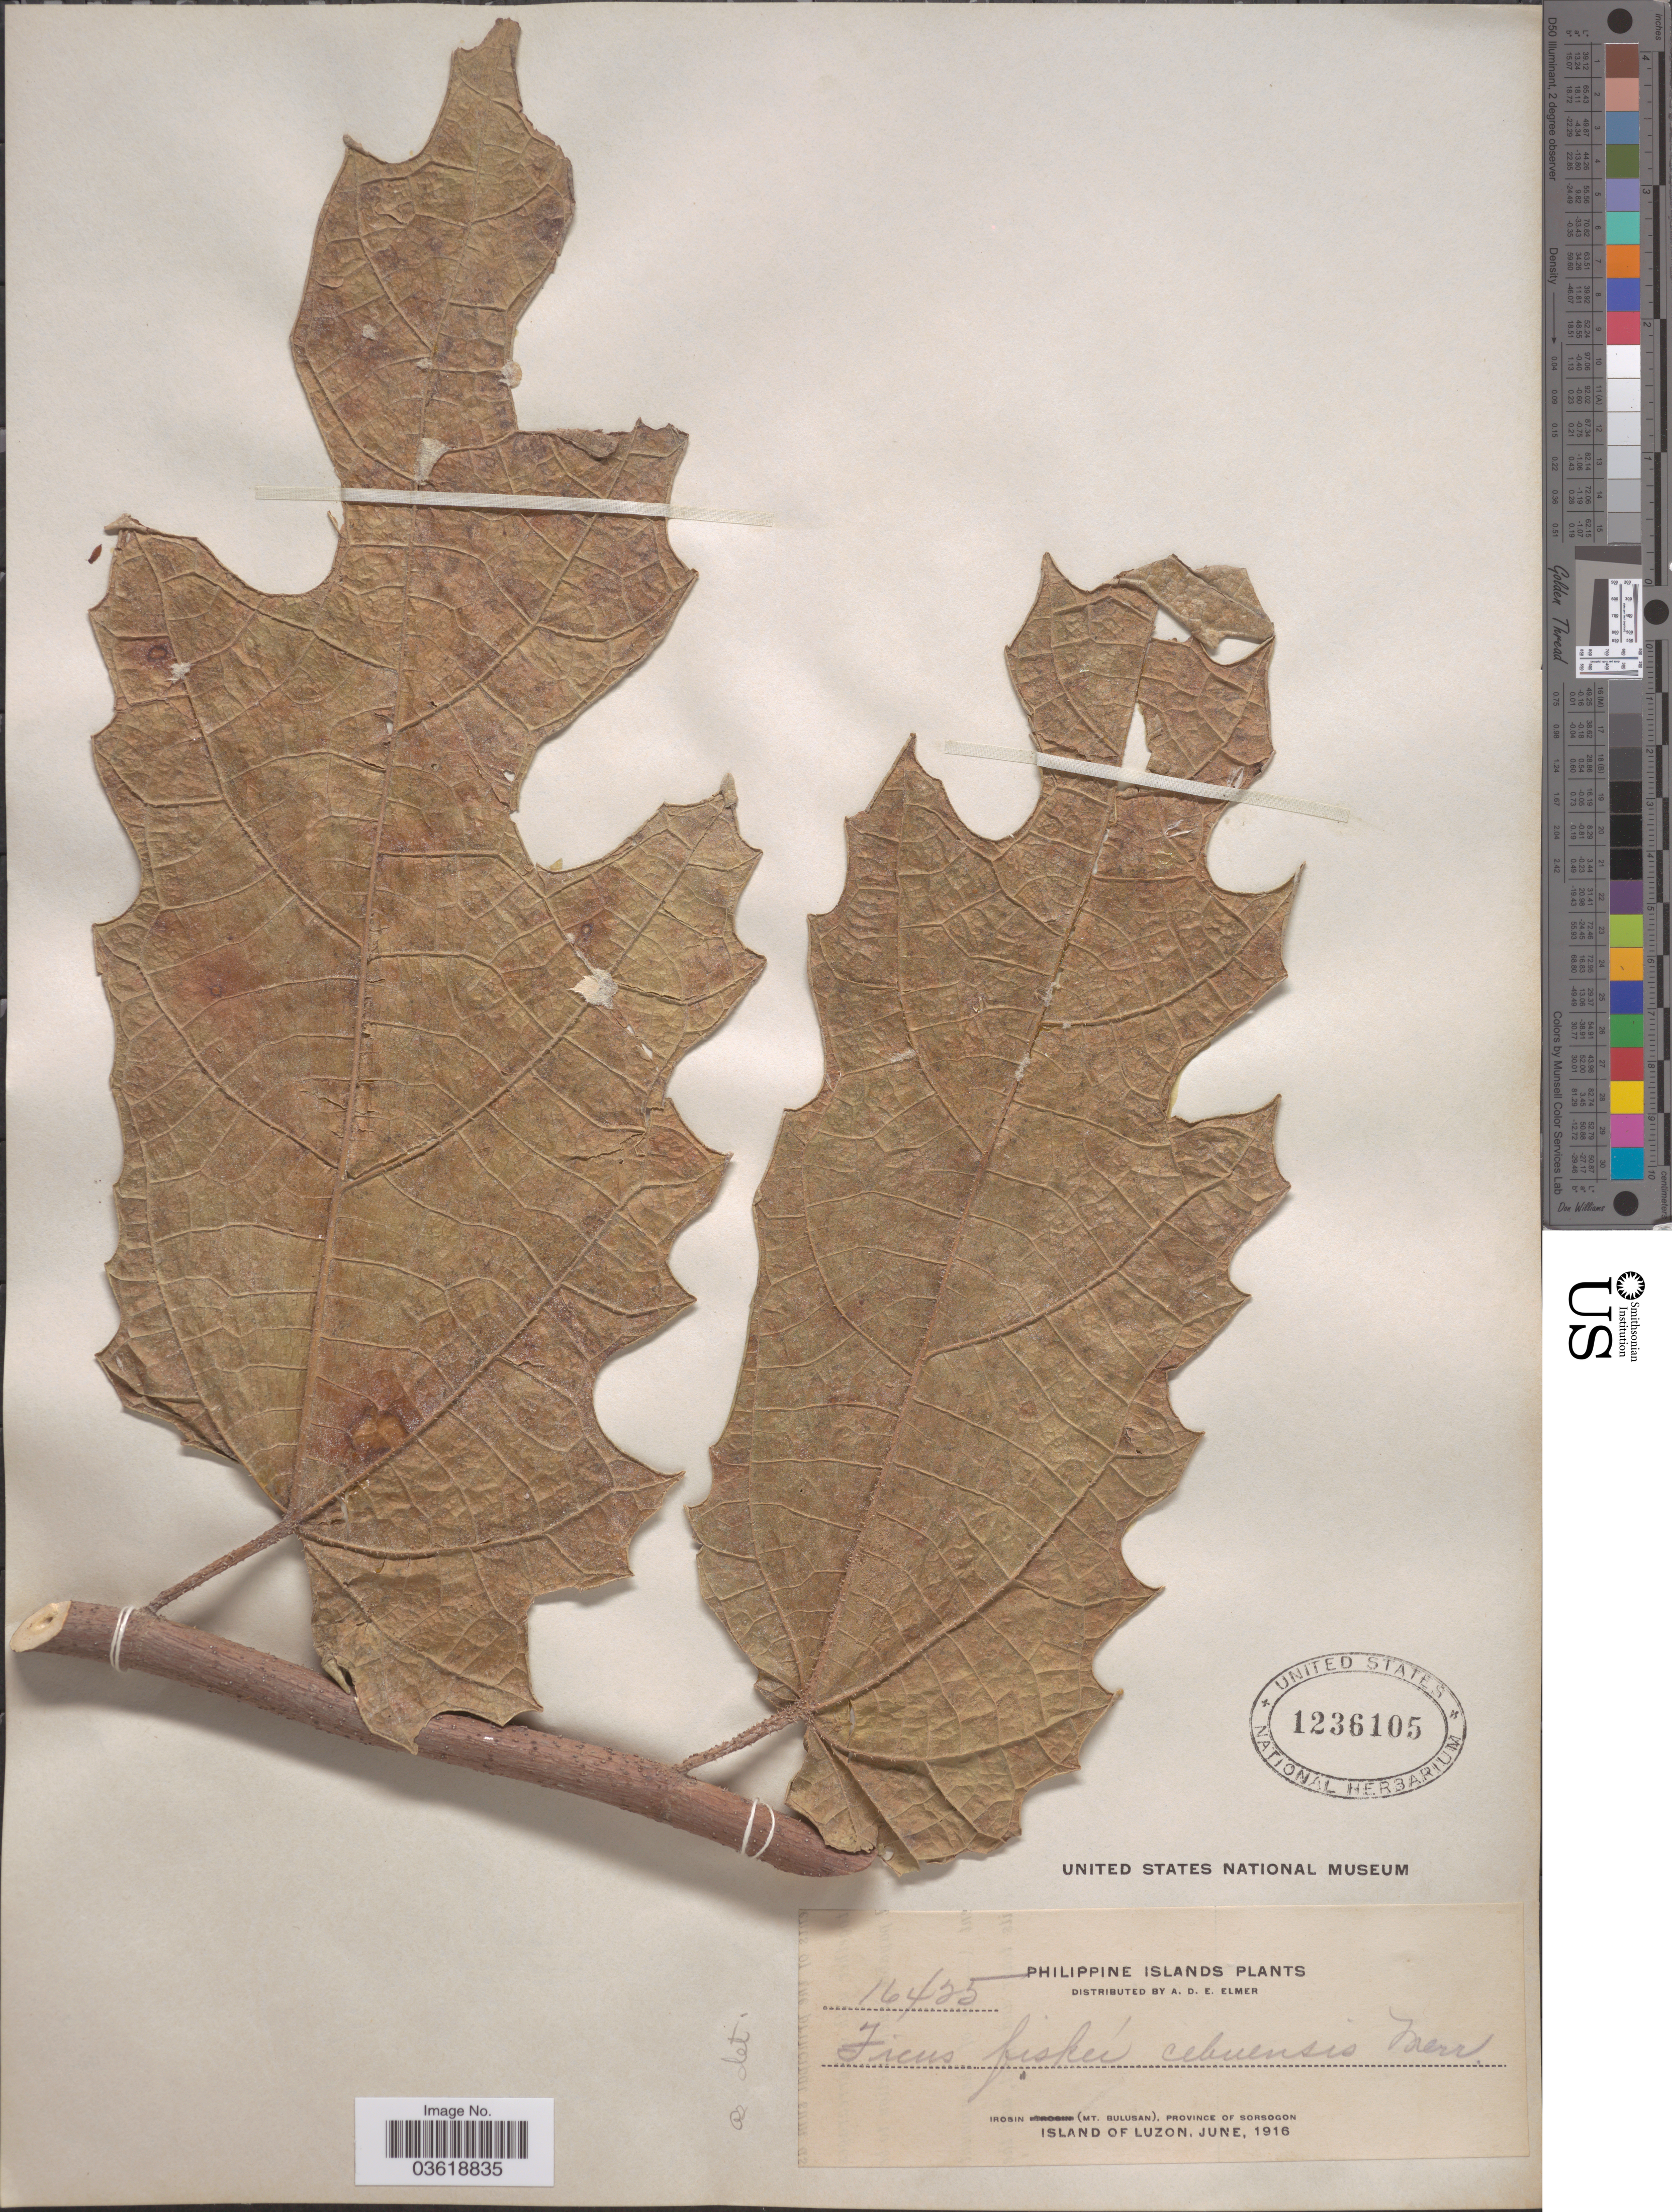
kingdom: Plantae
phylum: Tracheophyta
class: Magnoliopsida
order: Rosales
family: Moraceae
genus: Ficus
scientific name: Ficus fiskei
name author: Elmer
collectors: A. D. E. Elmer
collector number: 16425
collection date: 1916-06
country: Philippines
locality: Irosin (Mt. Bulusan), Province of Sorsogon. Island of Luzon.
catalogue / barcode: US 1236105